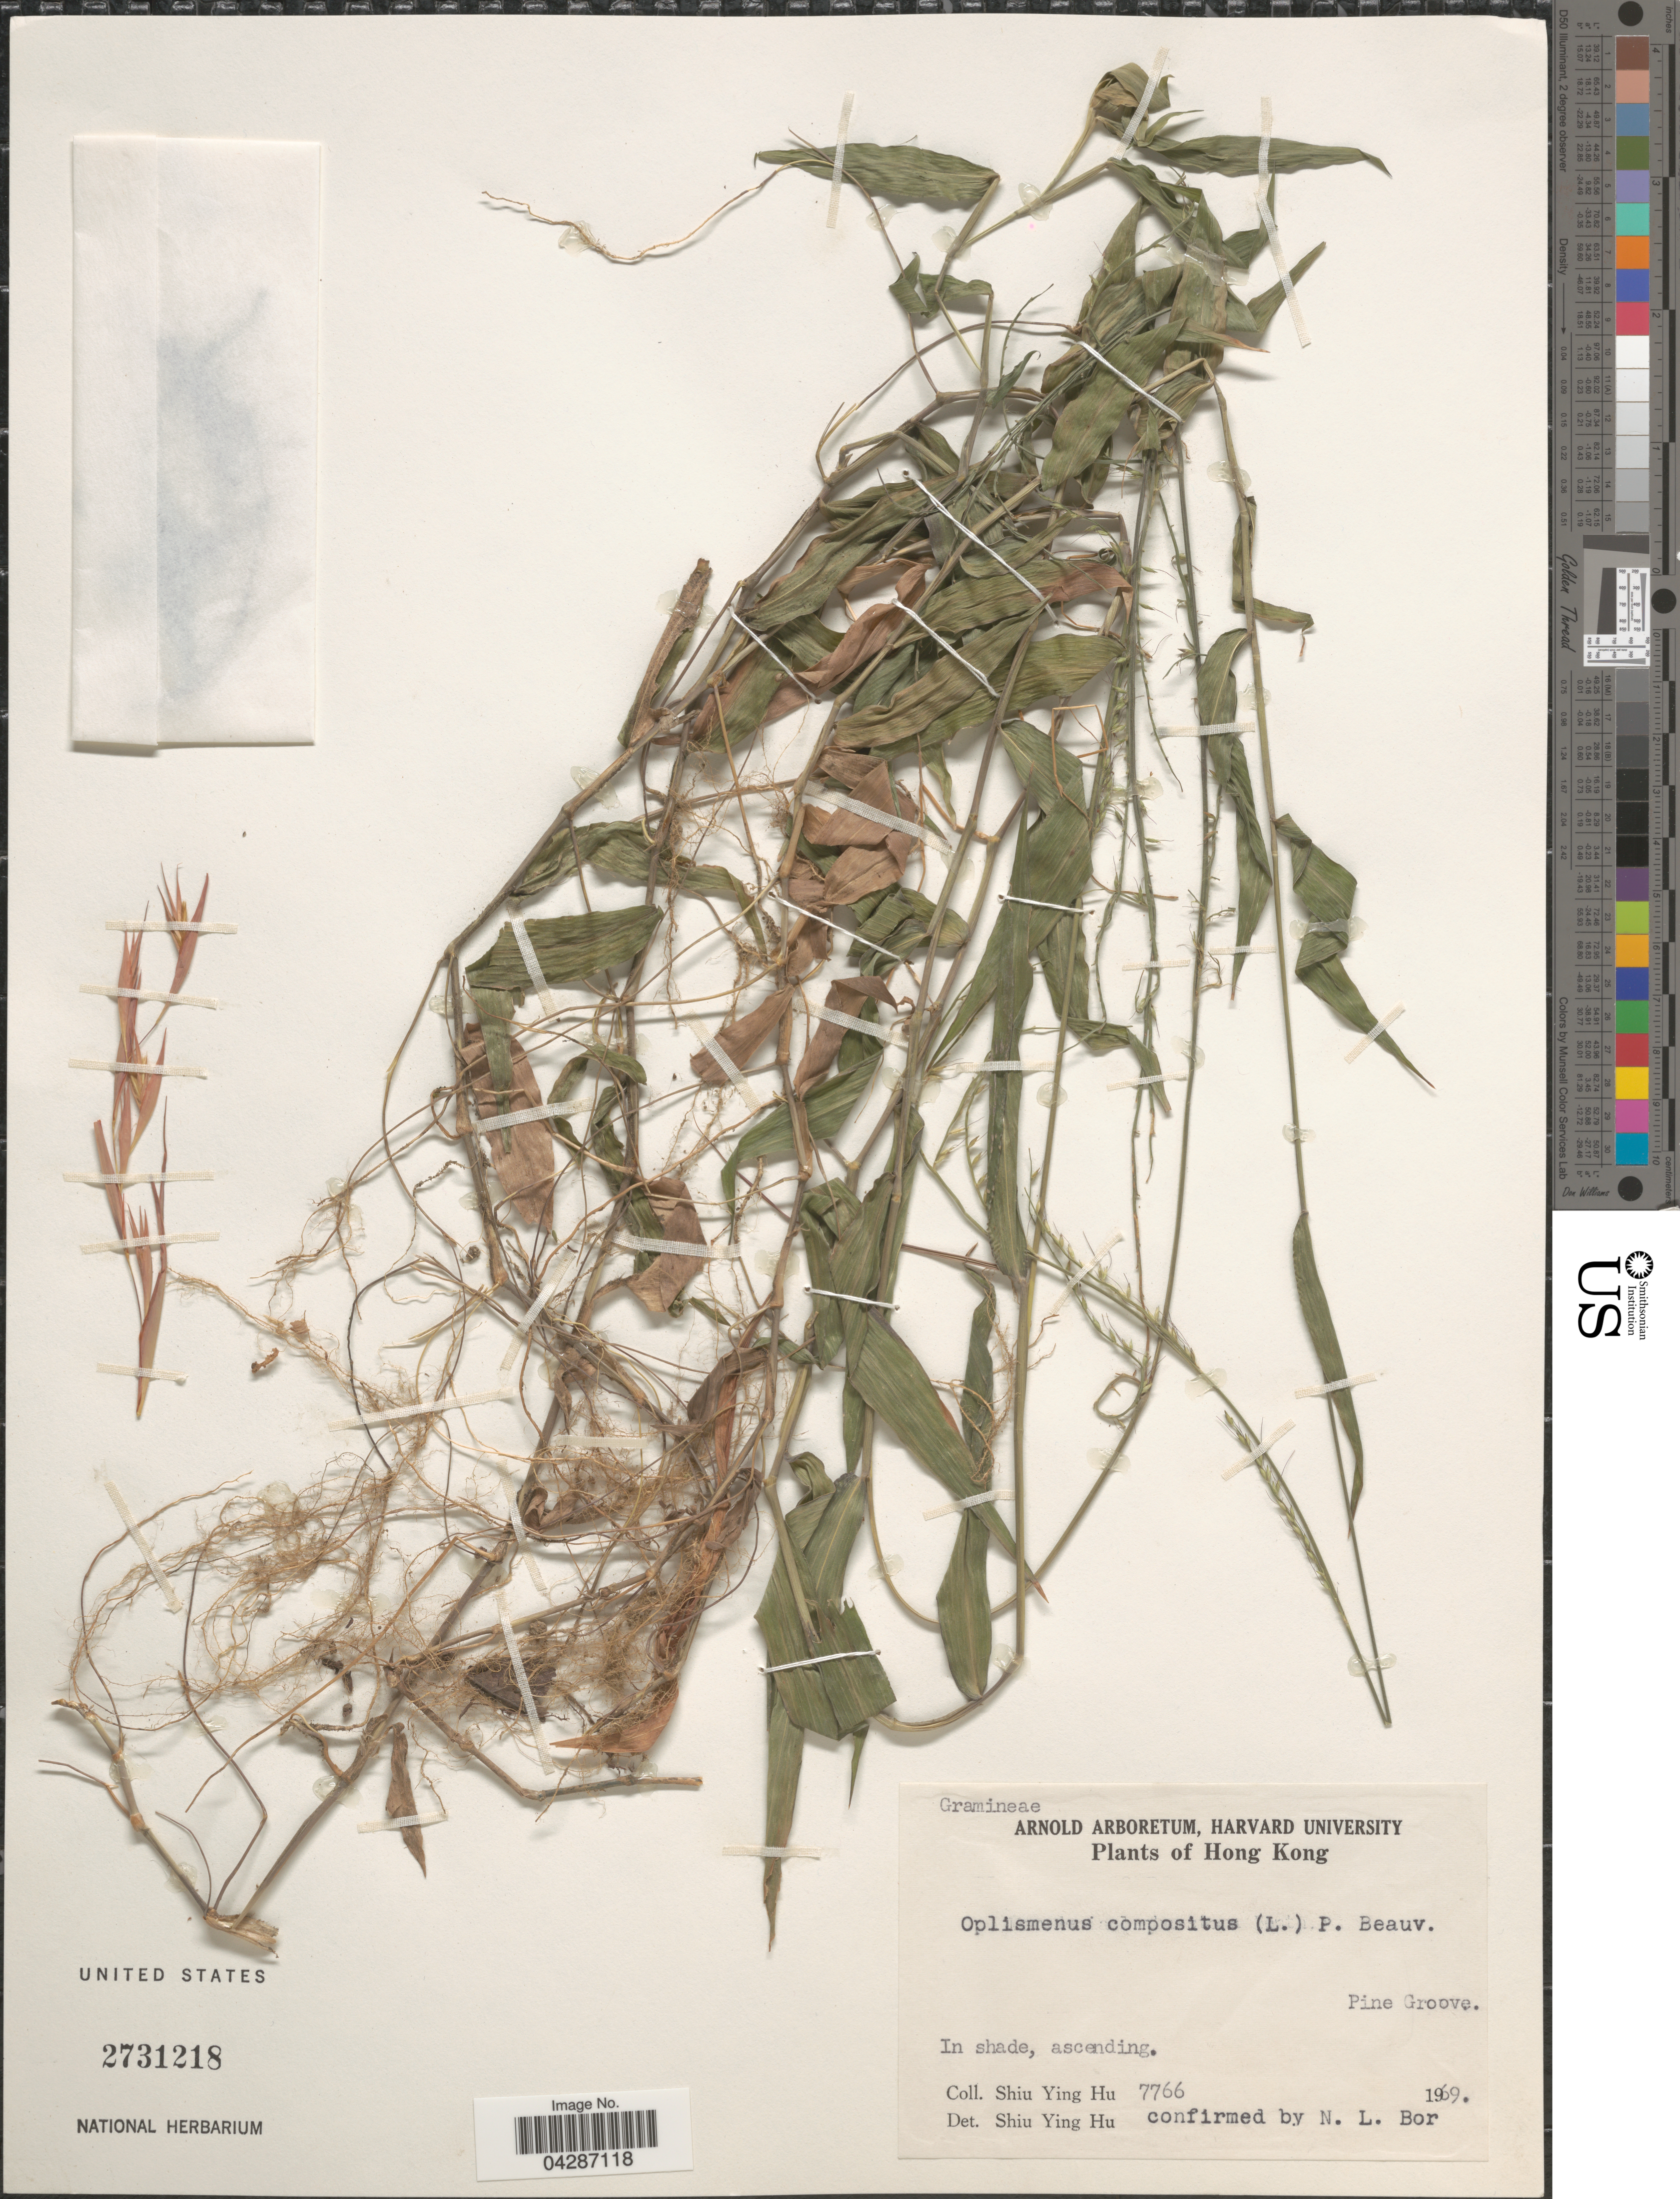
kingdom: Plantae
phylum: Tracheophyta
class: Liliopsida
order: Poales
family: Poaceae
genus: Oplismenus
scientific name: Oplismenus compositus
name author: (L.) P. Beauv.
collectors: S. Y. Hu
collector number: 7766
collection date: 1969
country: China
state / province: Hong Kong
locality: Pine Groove.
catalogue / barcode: US 2731218